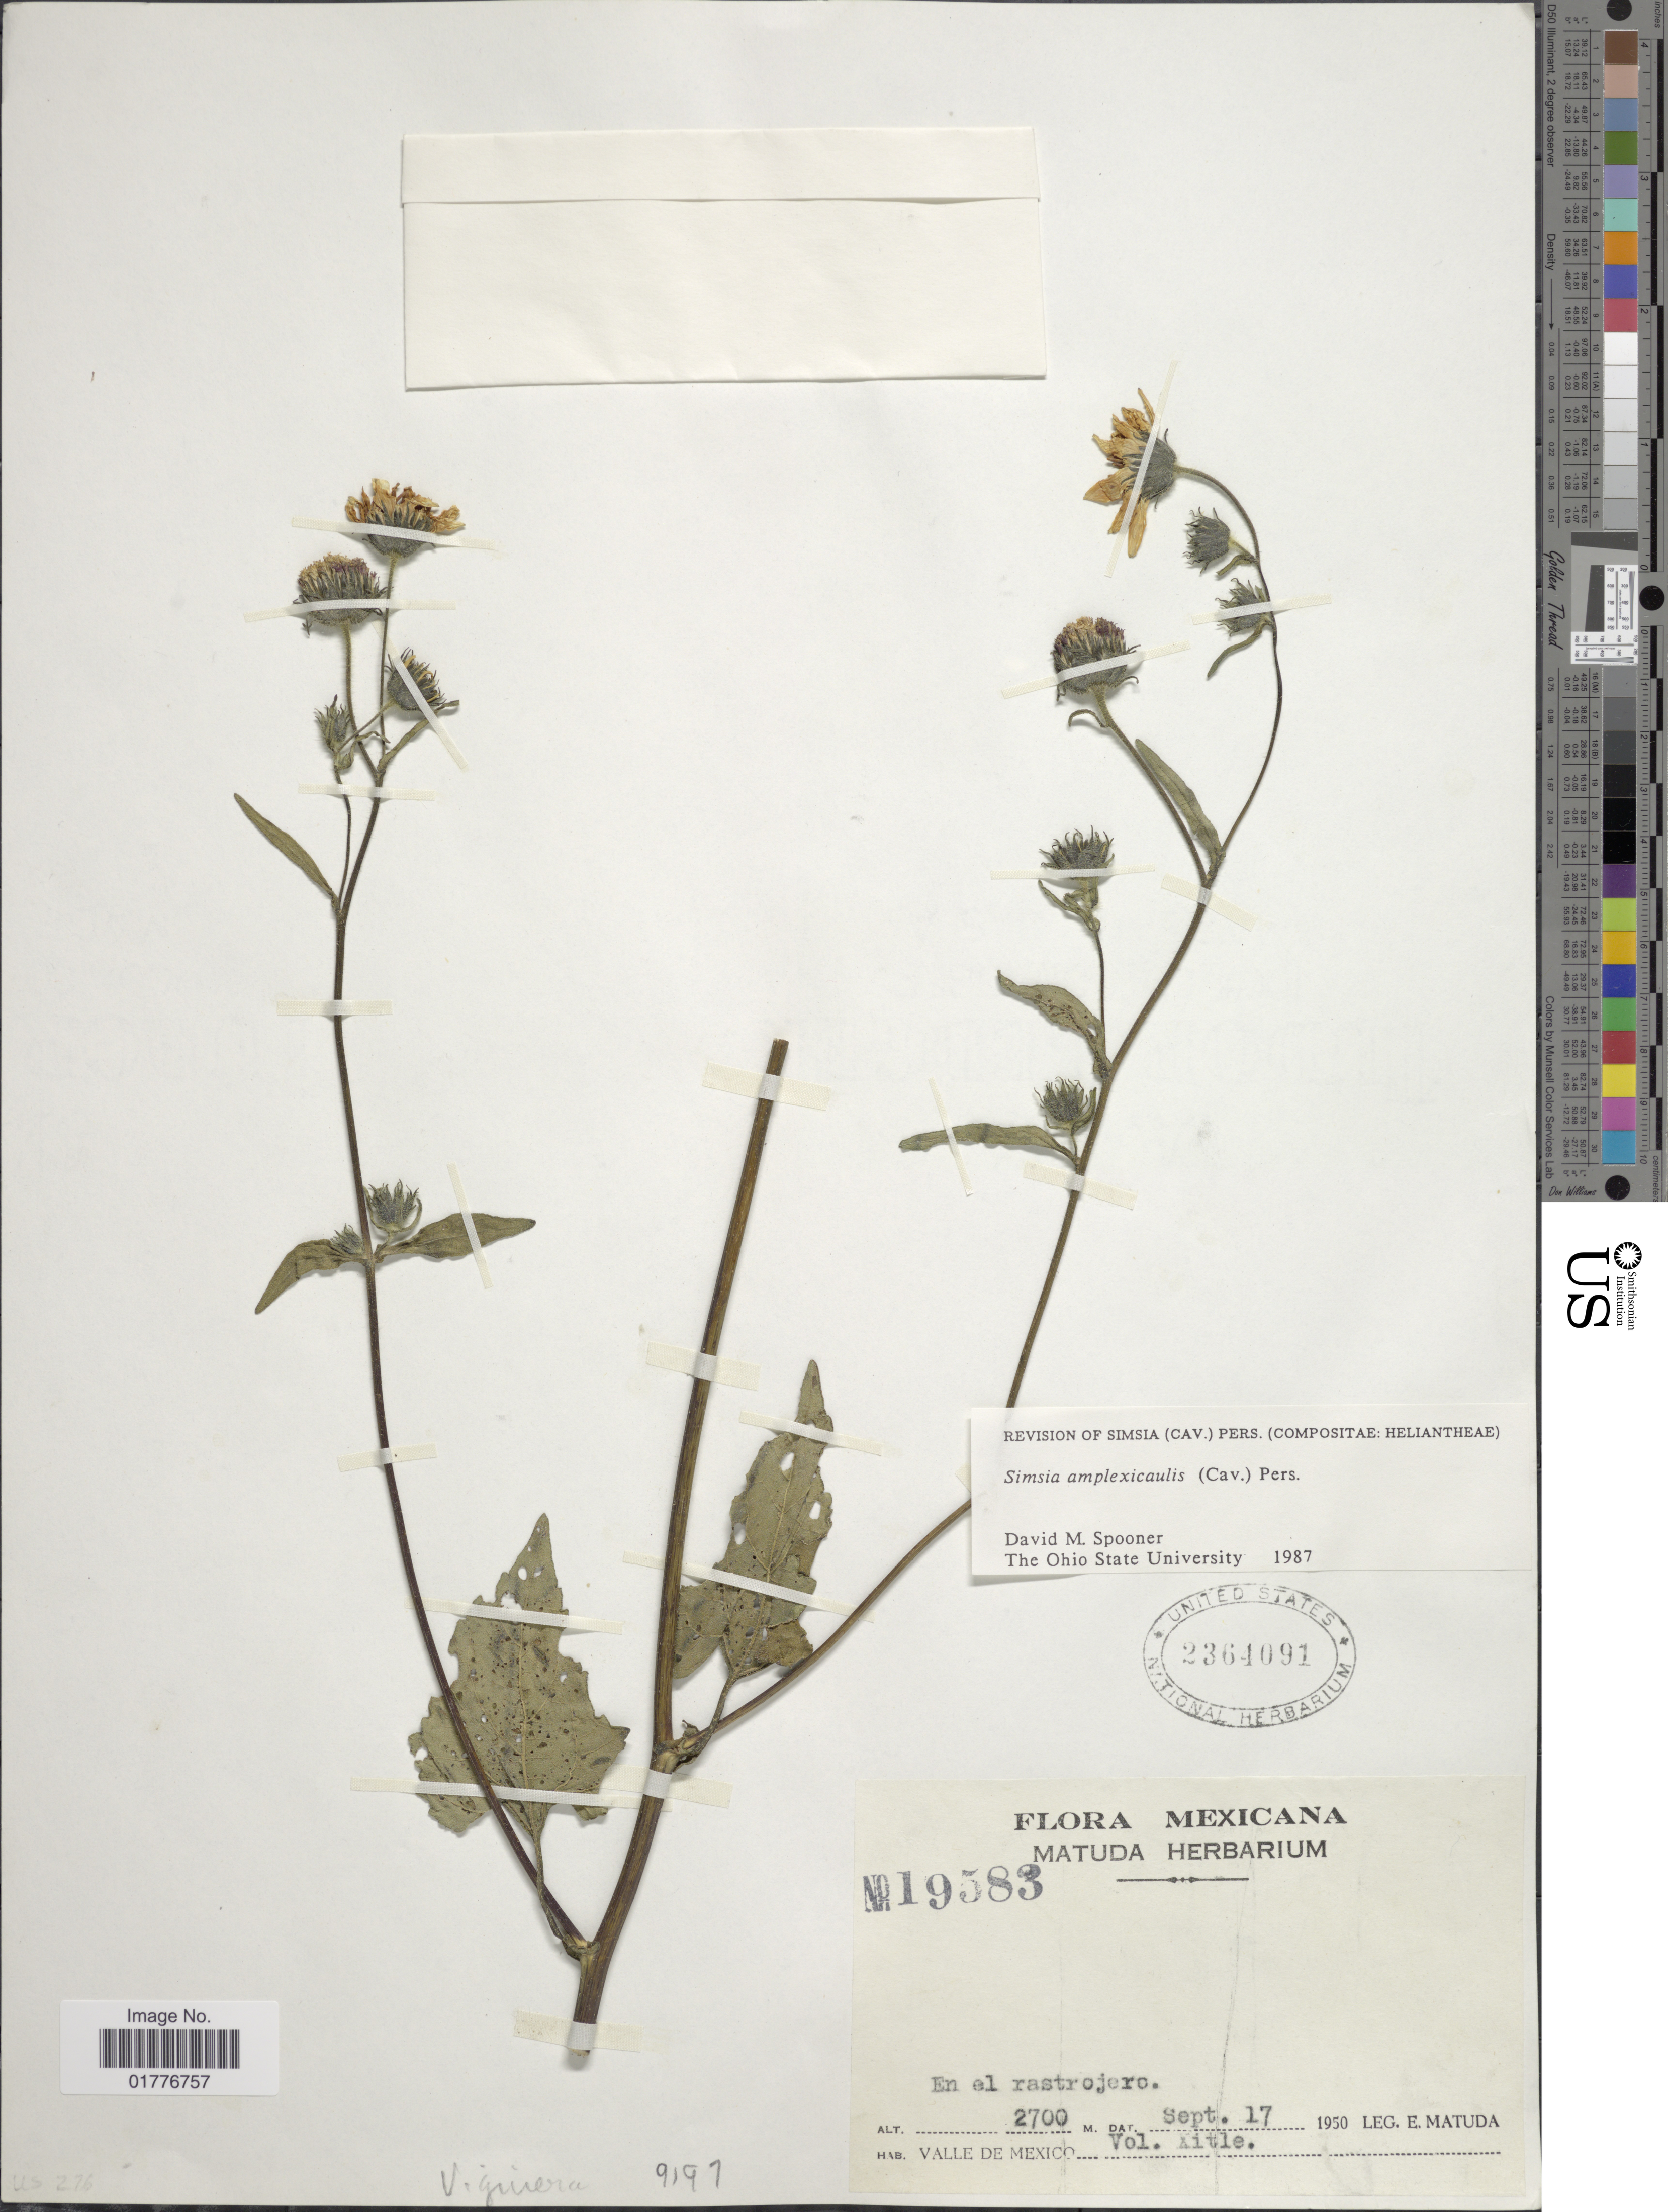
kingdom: Plantae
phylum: Tracheophyta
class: Magnoliopsida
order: Asterales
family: Asteraceae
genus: Simsia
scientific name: Simsia amplexicaulis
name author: (Cav.) Pers.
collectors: E. Matuda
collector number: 19583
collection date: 1950-09-17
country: Mexico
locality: Valle de Mexico Vol. Xitle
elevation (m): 2700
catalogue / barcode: US 2364091